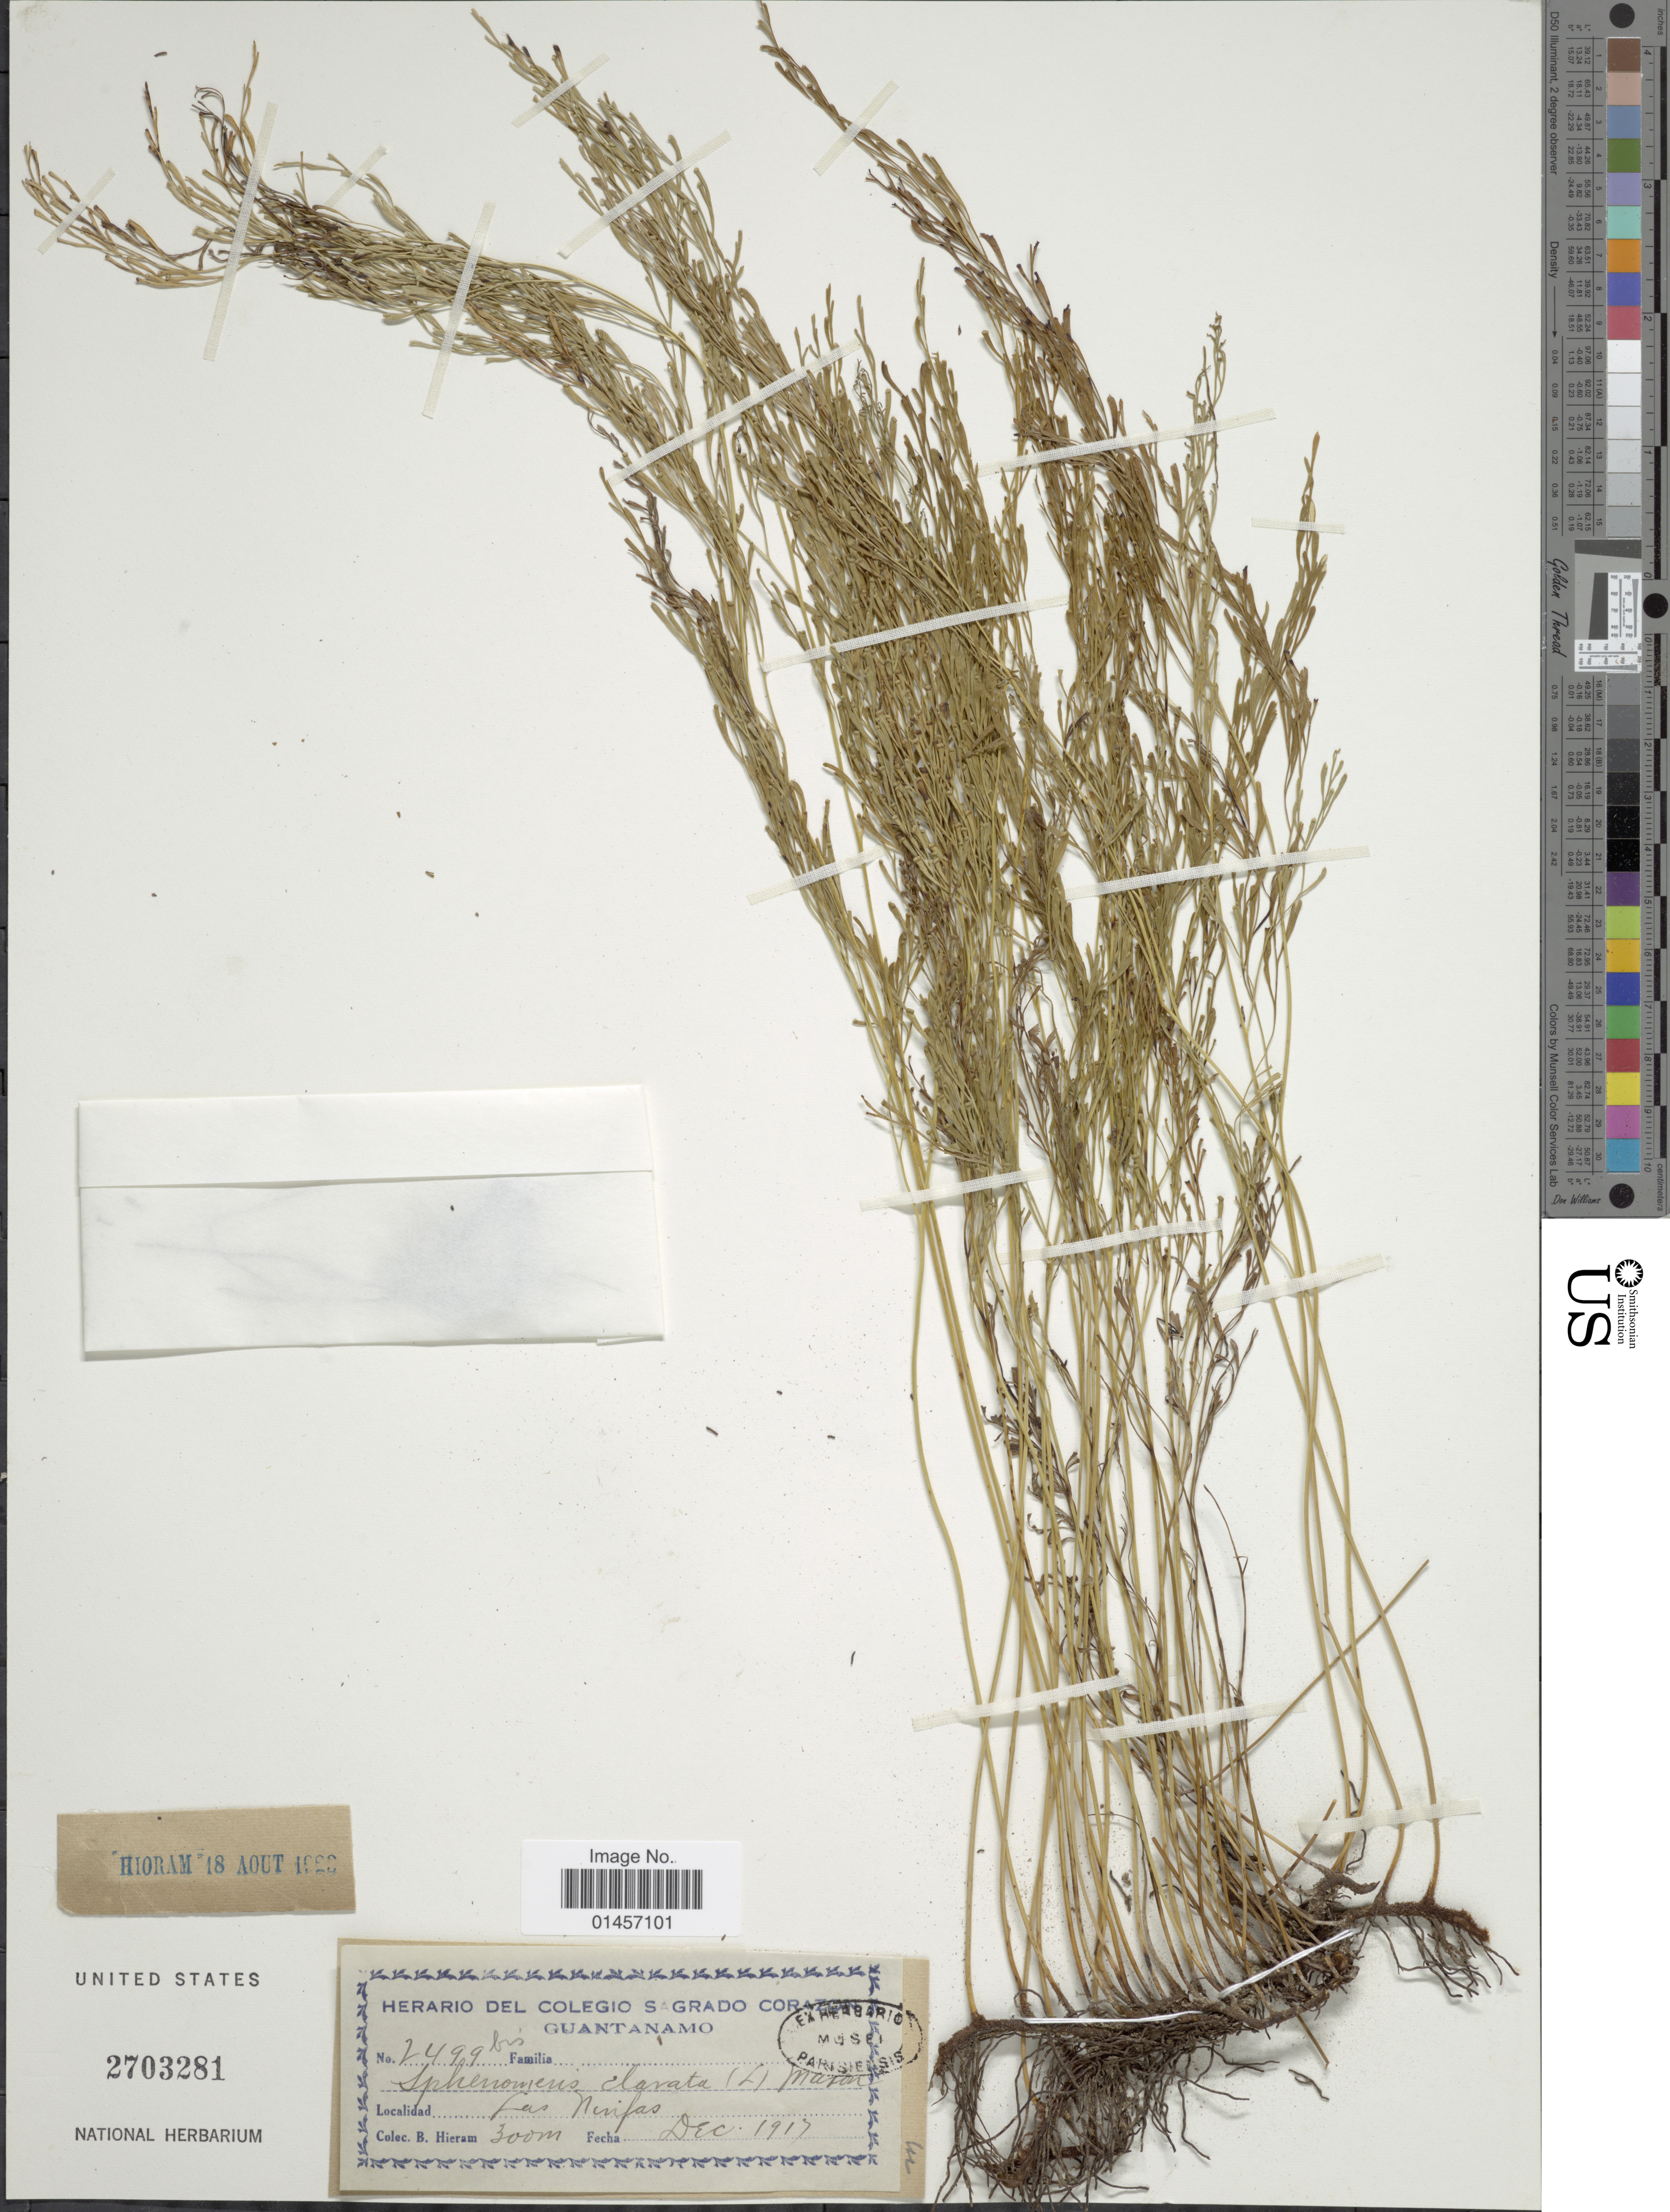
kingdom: Plantae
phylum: Tracheophyta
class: Polypodiopsida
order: Polypodiales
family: Lindsaeaceae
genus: Sphenomeris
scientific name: Sphenomeris clavata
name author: (L.) Maxon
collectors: B. Hieram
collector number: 2499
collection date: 1917-12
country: Cuba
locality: Las Ninfas.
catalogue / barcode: US 2703281